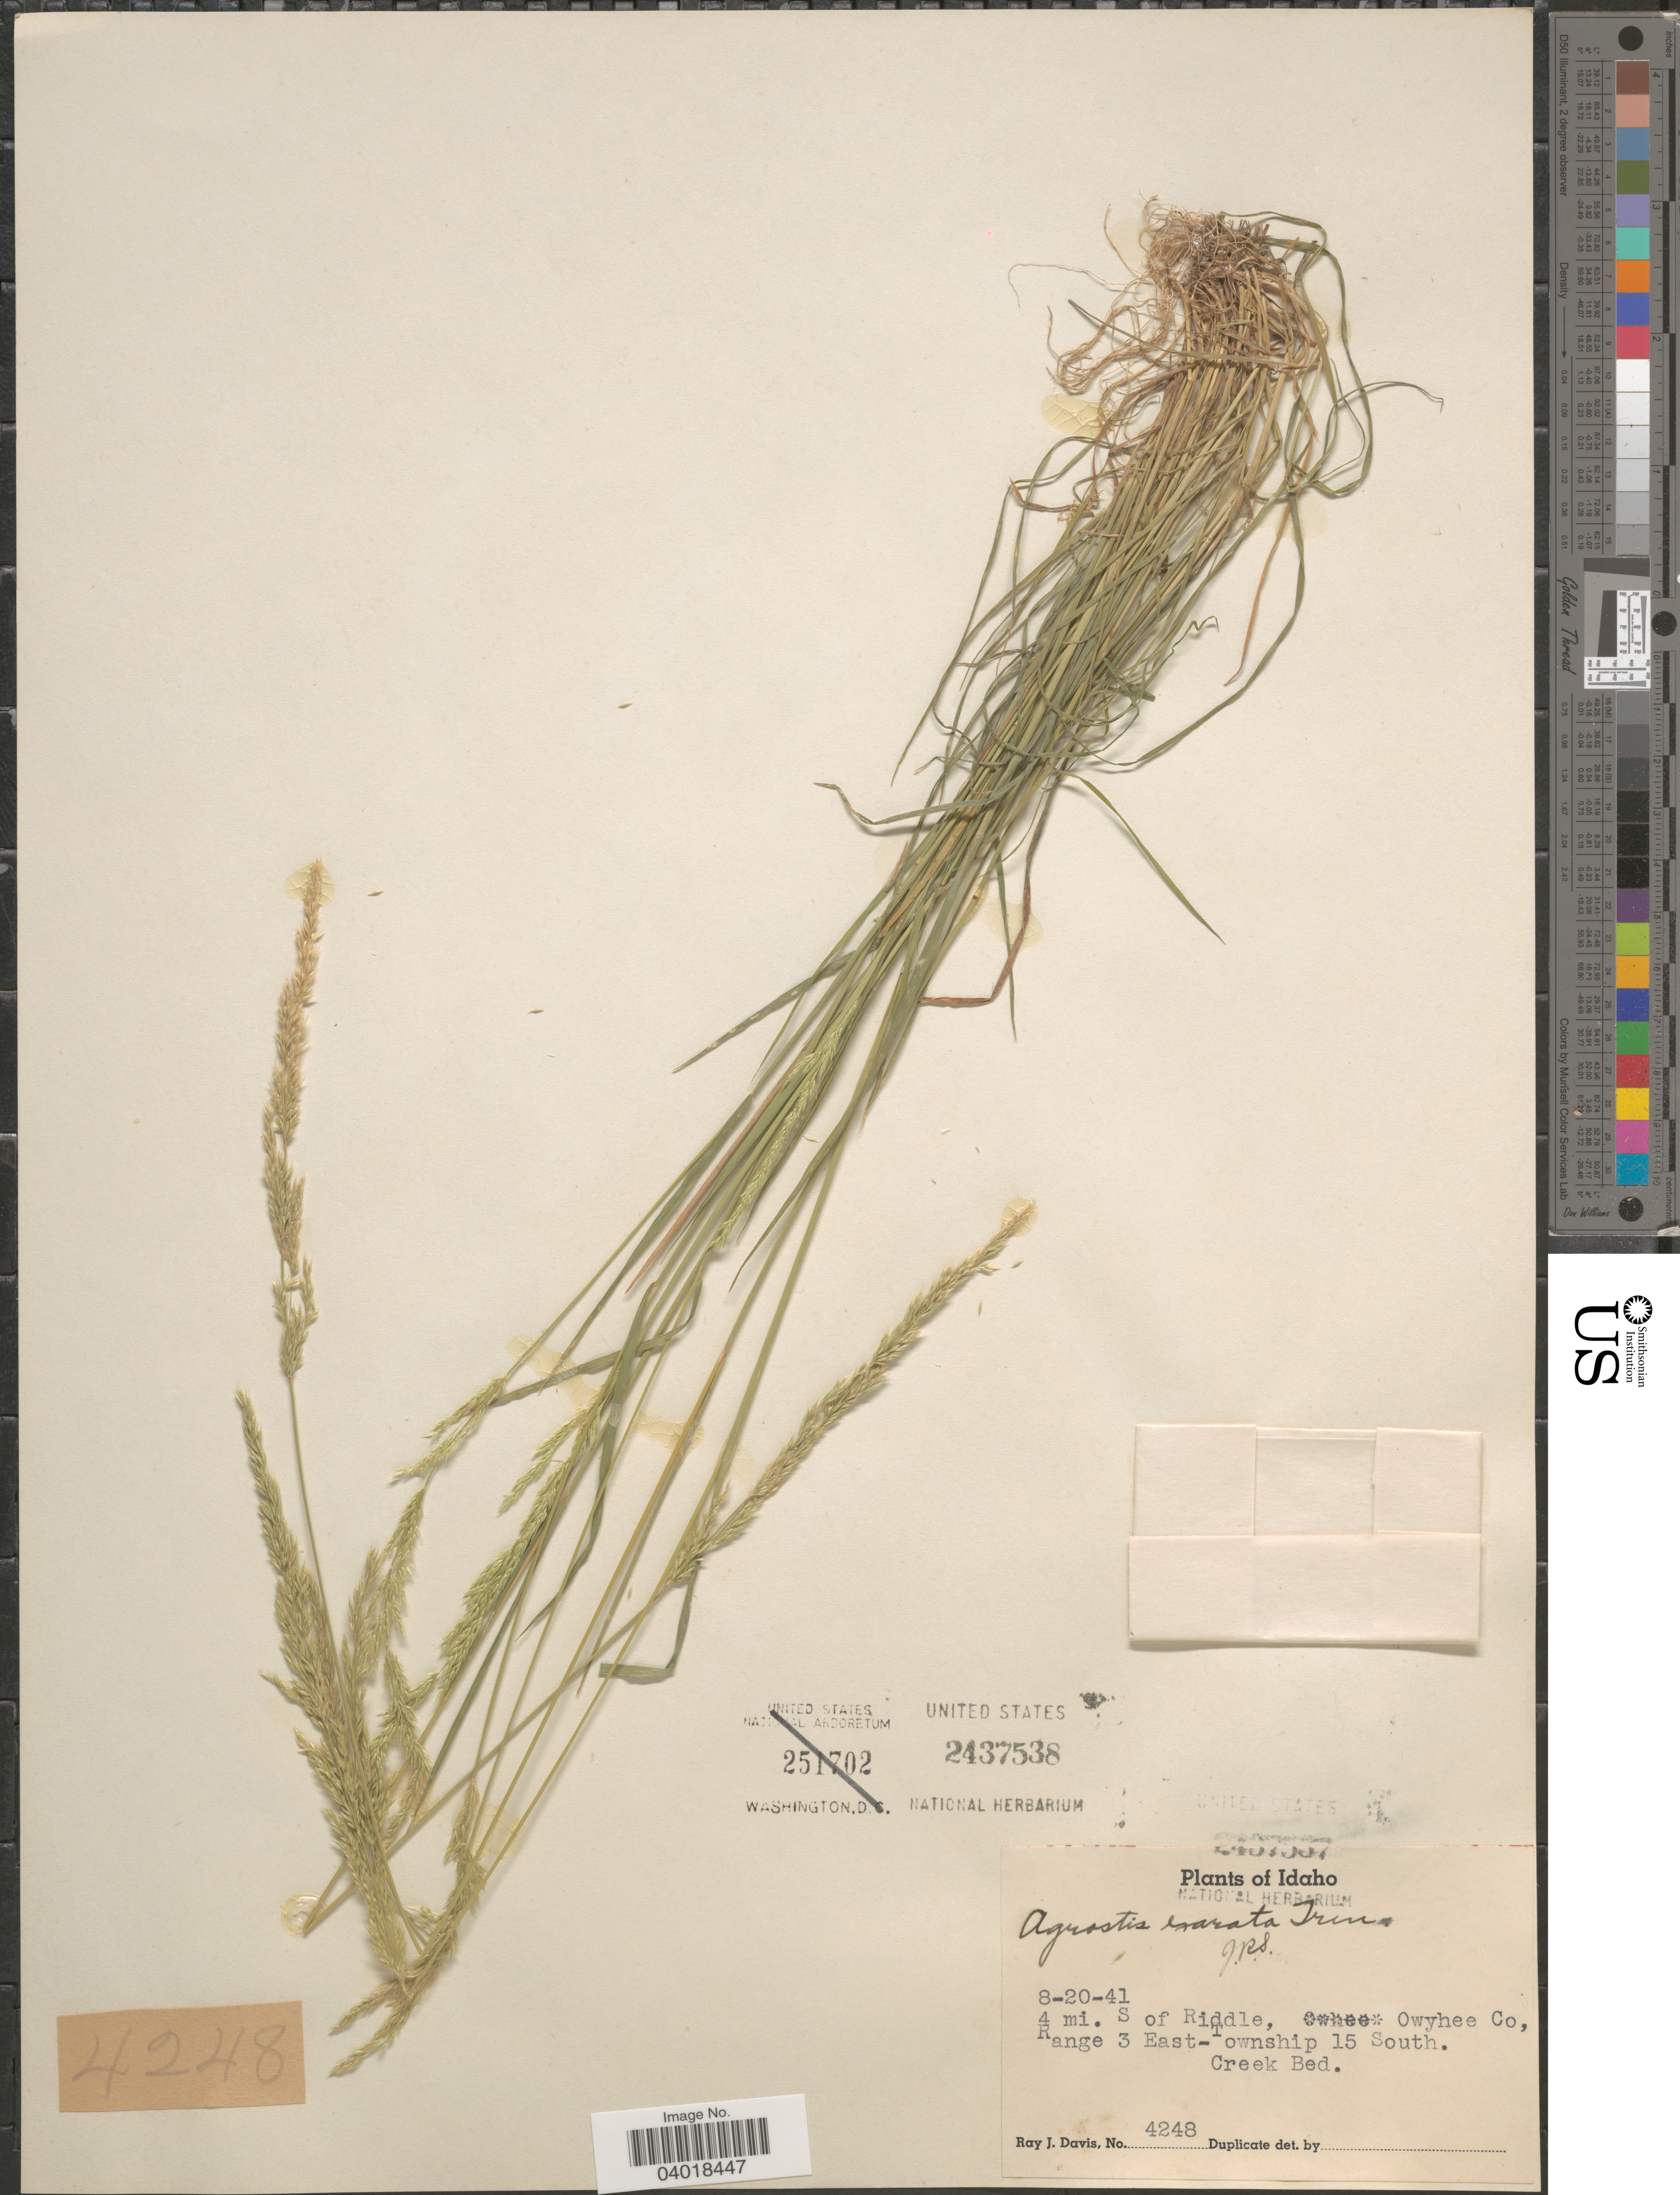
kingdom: Plantae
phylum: Tracheophyta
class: Liliopsida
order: Poales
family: Poaceae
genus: Agrostis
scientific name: Agrostis exarata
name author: Trin.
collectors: R. Davis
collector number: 4248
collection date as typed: Transcribed d/m/y: 20/8/41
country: United States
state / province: Idaho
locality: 4 mi. S of Riddle, Owyhee Co, Range 3 East-Township 15 South. Creek Bed.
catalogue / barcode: US 2437538